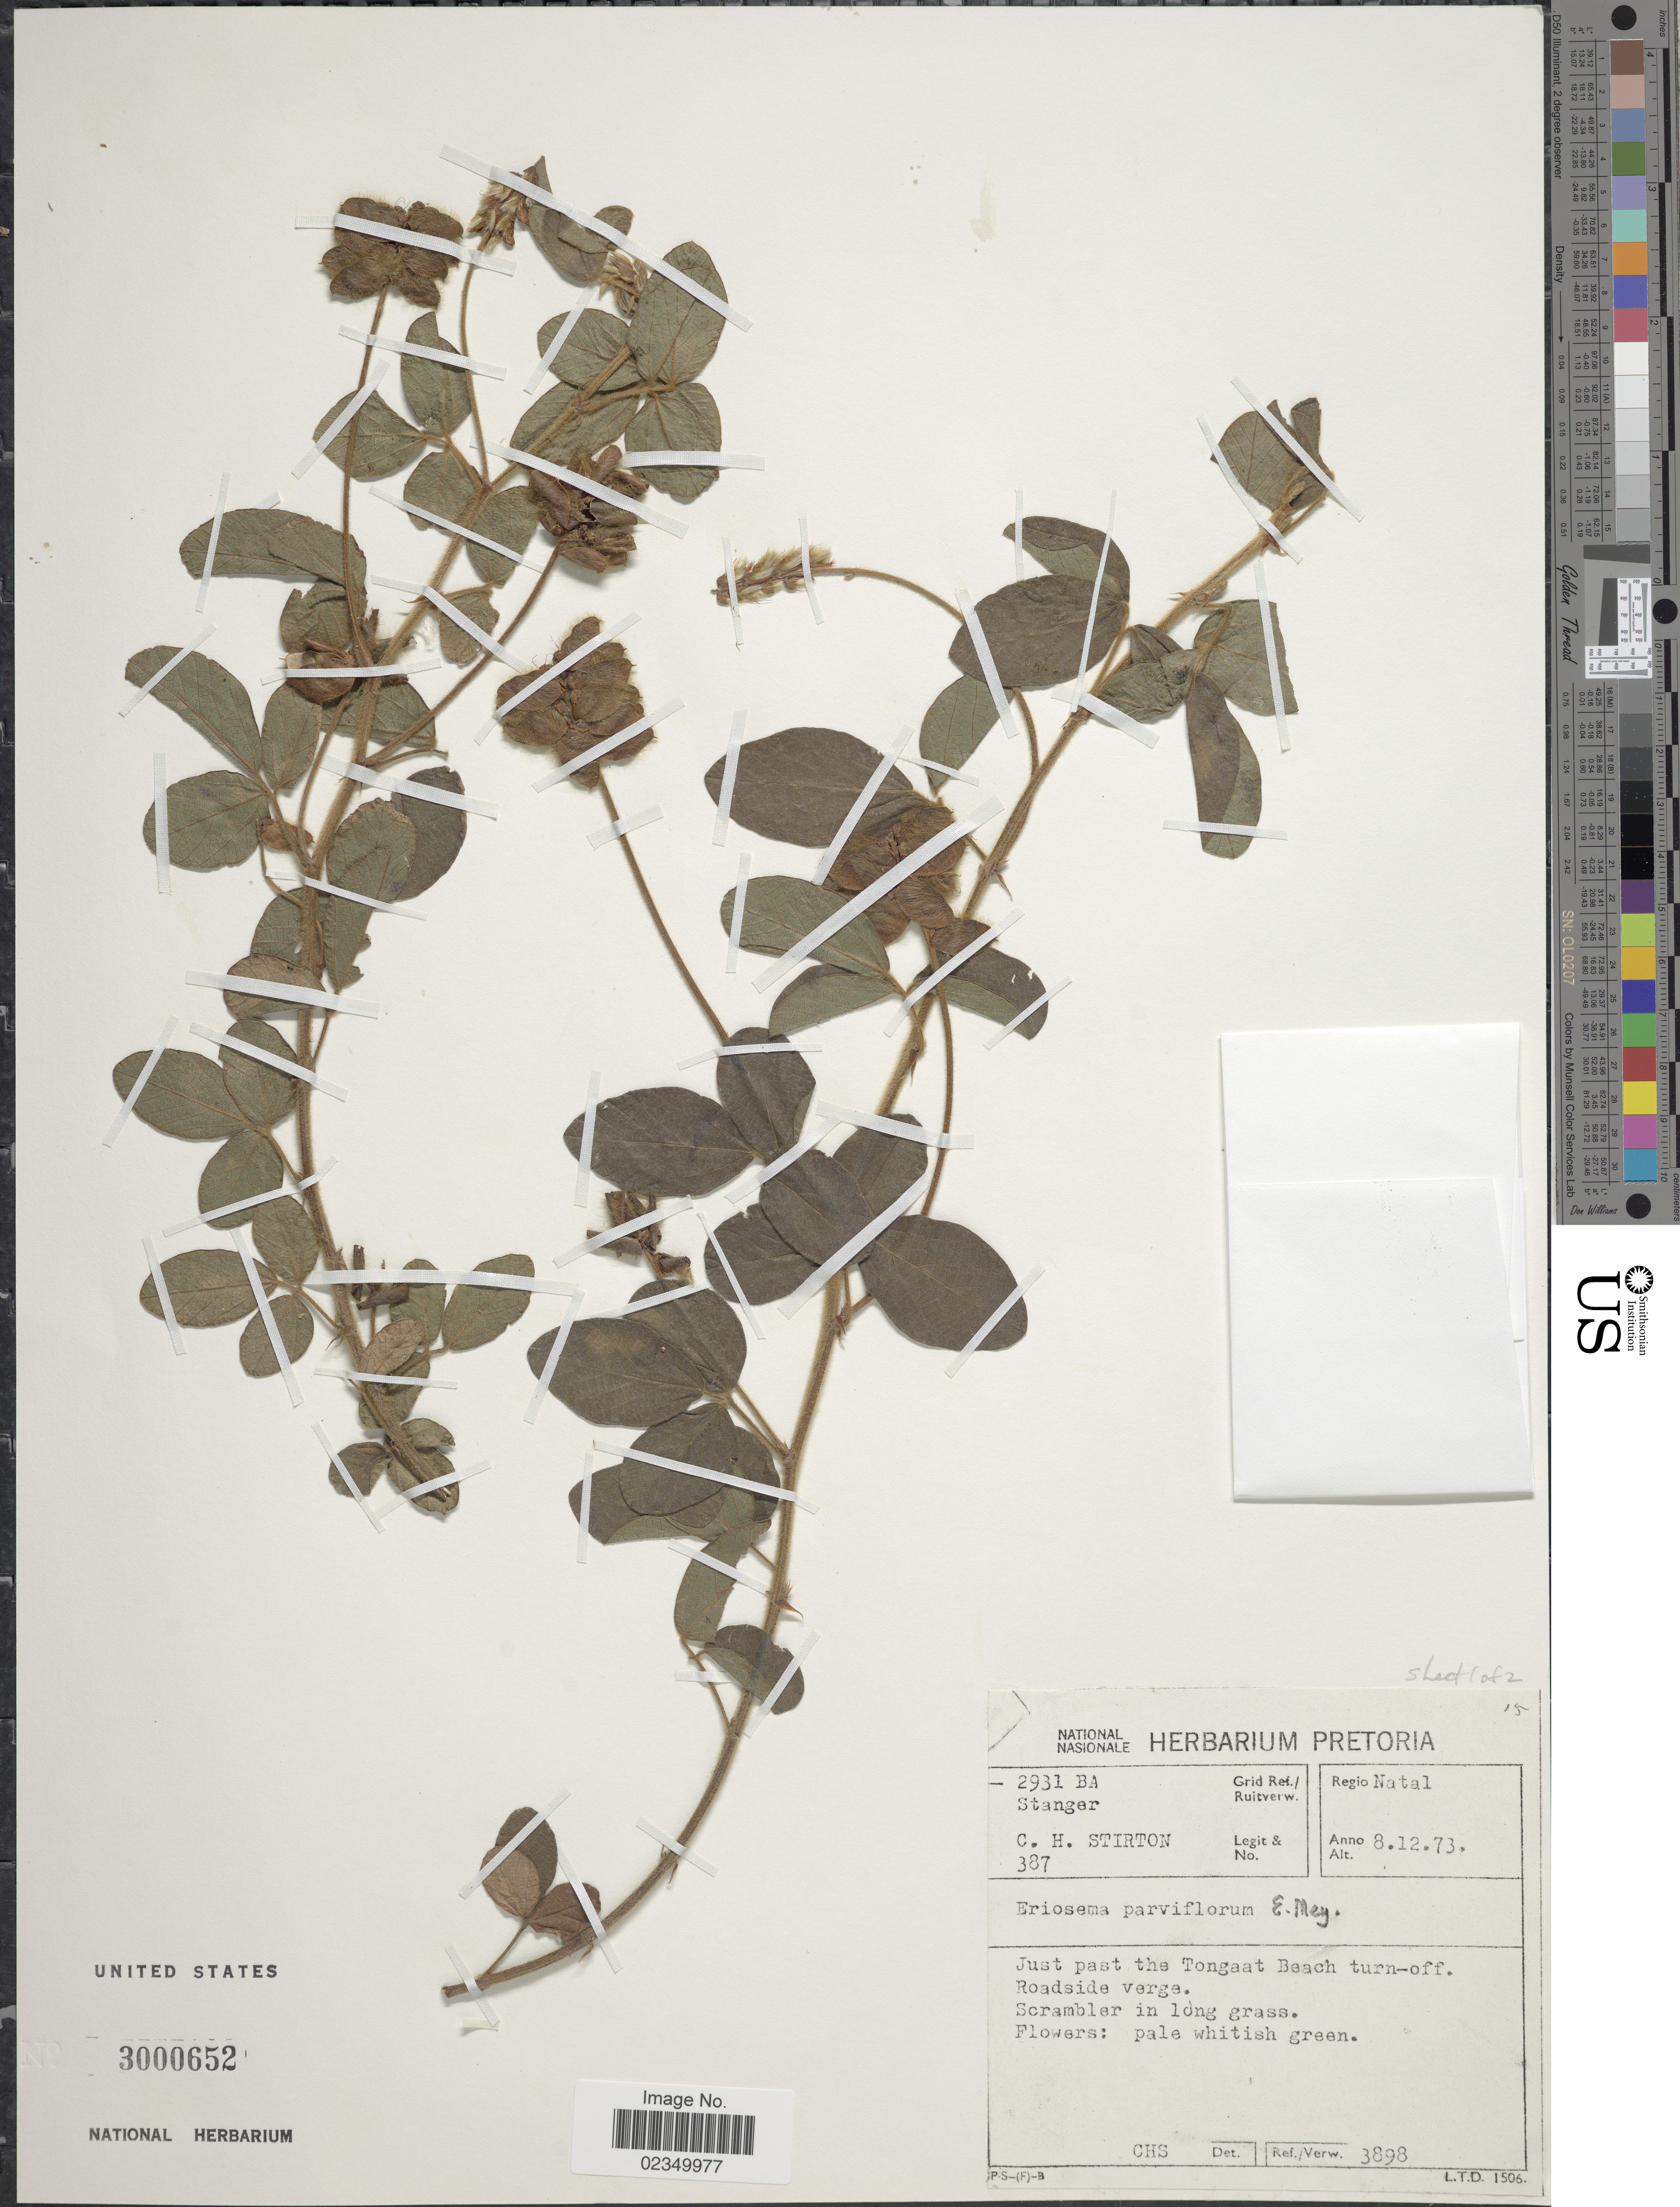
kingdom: Plantae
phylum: Tracheophyta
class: Magnoliopsida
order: Fabales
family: Fabaceae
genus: Eriosema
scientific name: Eriosema parviflorum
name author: E. Mey.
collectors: C. H. Stirton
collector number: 387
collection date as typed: Transcribed d/m/y: 8/12/73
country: South Africa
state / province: KwaZulu-Natal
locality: Regio Natal. Just past the Tongaat Beach turn-off. Roadside verge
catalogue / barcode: US 3000652